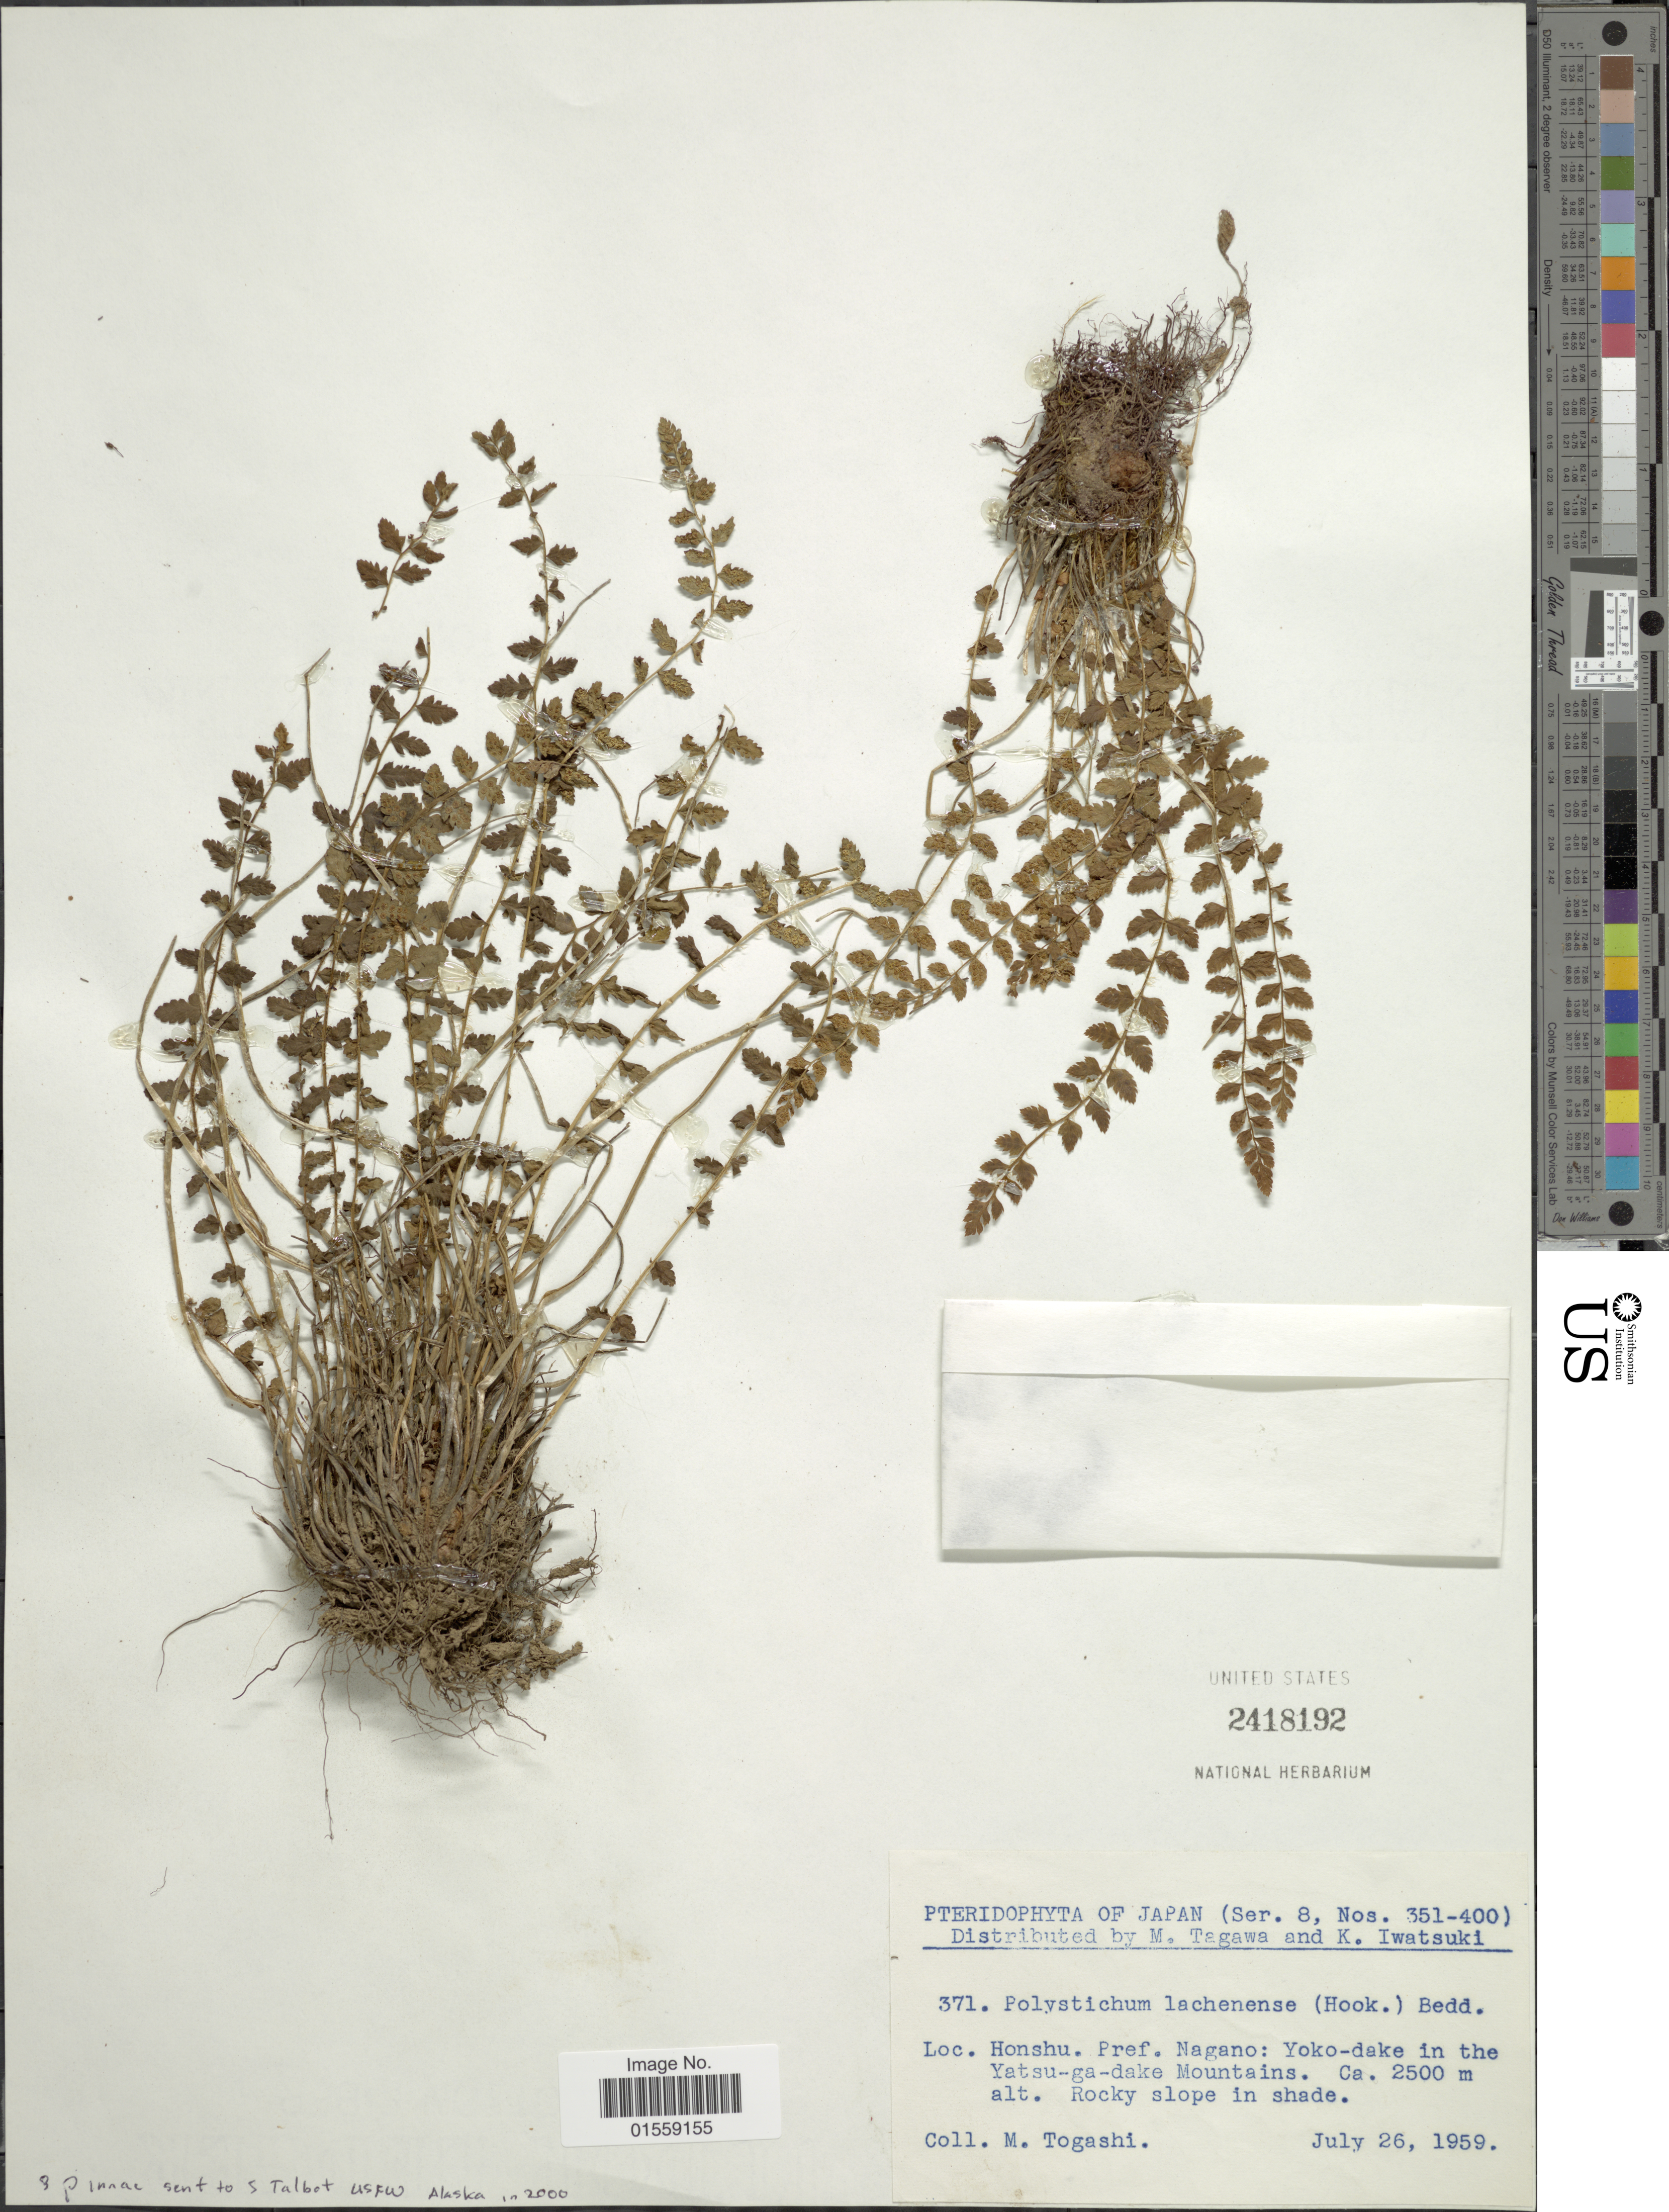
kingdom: Plantae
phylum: Tracheophyta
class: Polypodiopsida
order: Polypodiales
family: Dryopteridaceae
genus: Polystichum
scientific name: Polystichum lachenense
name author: (Hook.) Bedd.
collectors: M. Togashi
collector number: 371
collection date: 1959-07-26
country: Japan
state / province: Nagano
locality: Honshu. Pref. Nagano: Yoko-dake in the Yatsu-ga-dake Mountains.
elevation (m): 2500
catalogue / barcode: US 2418192